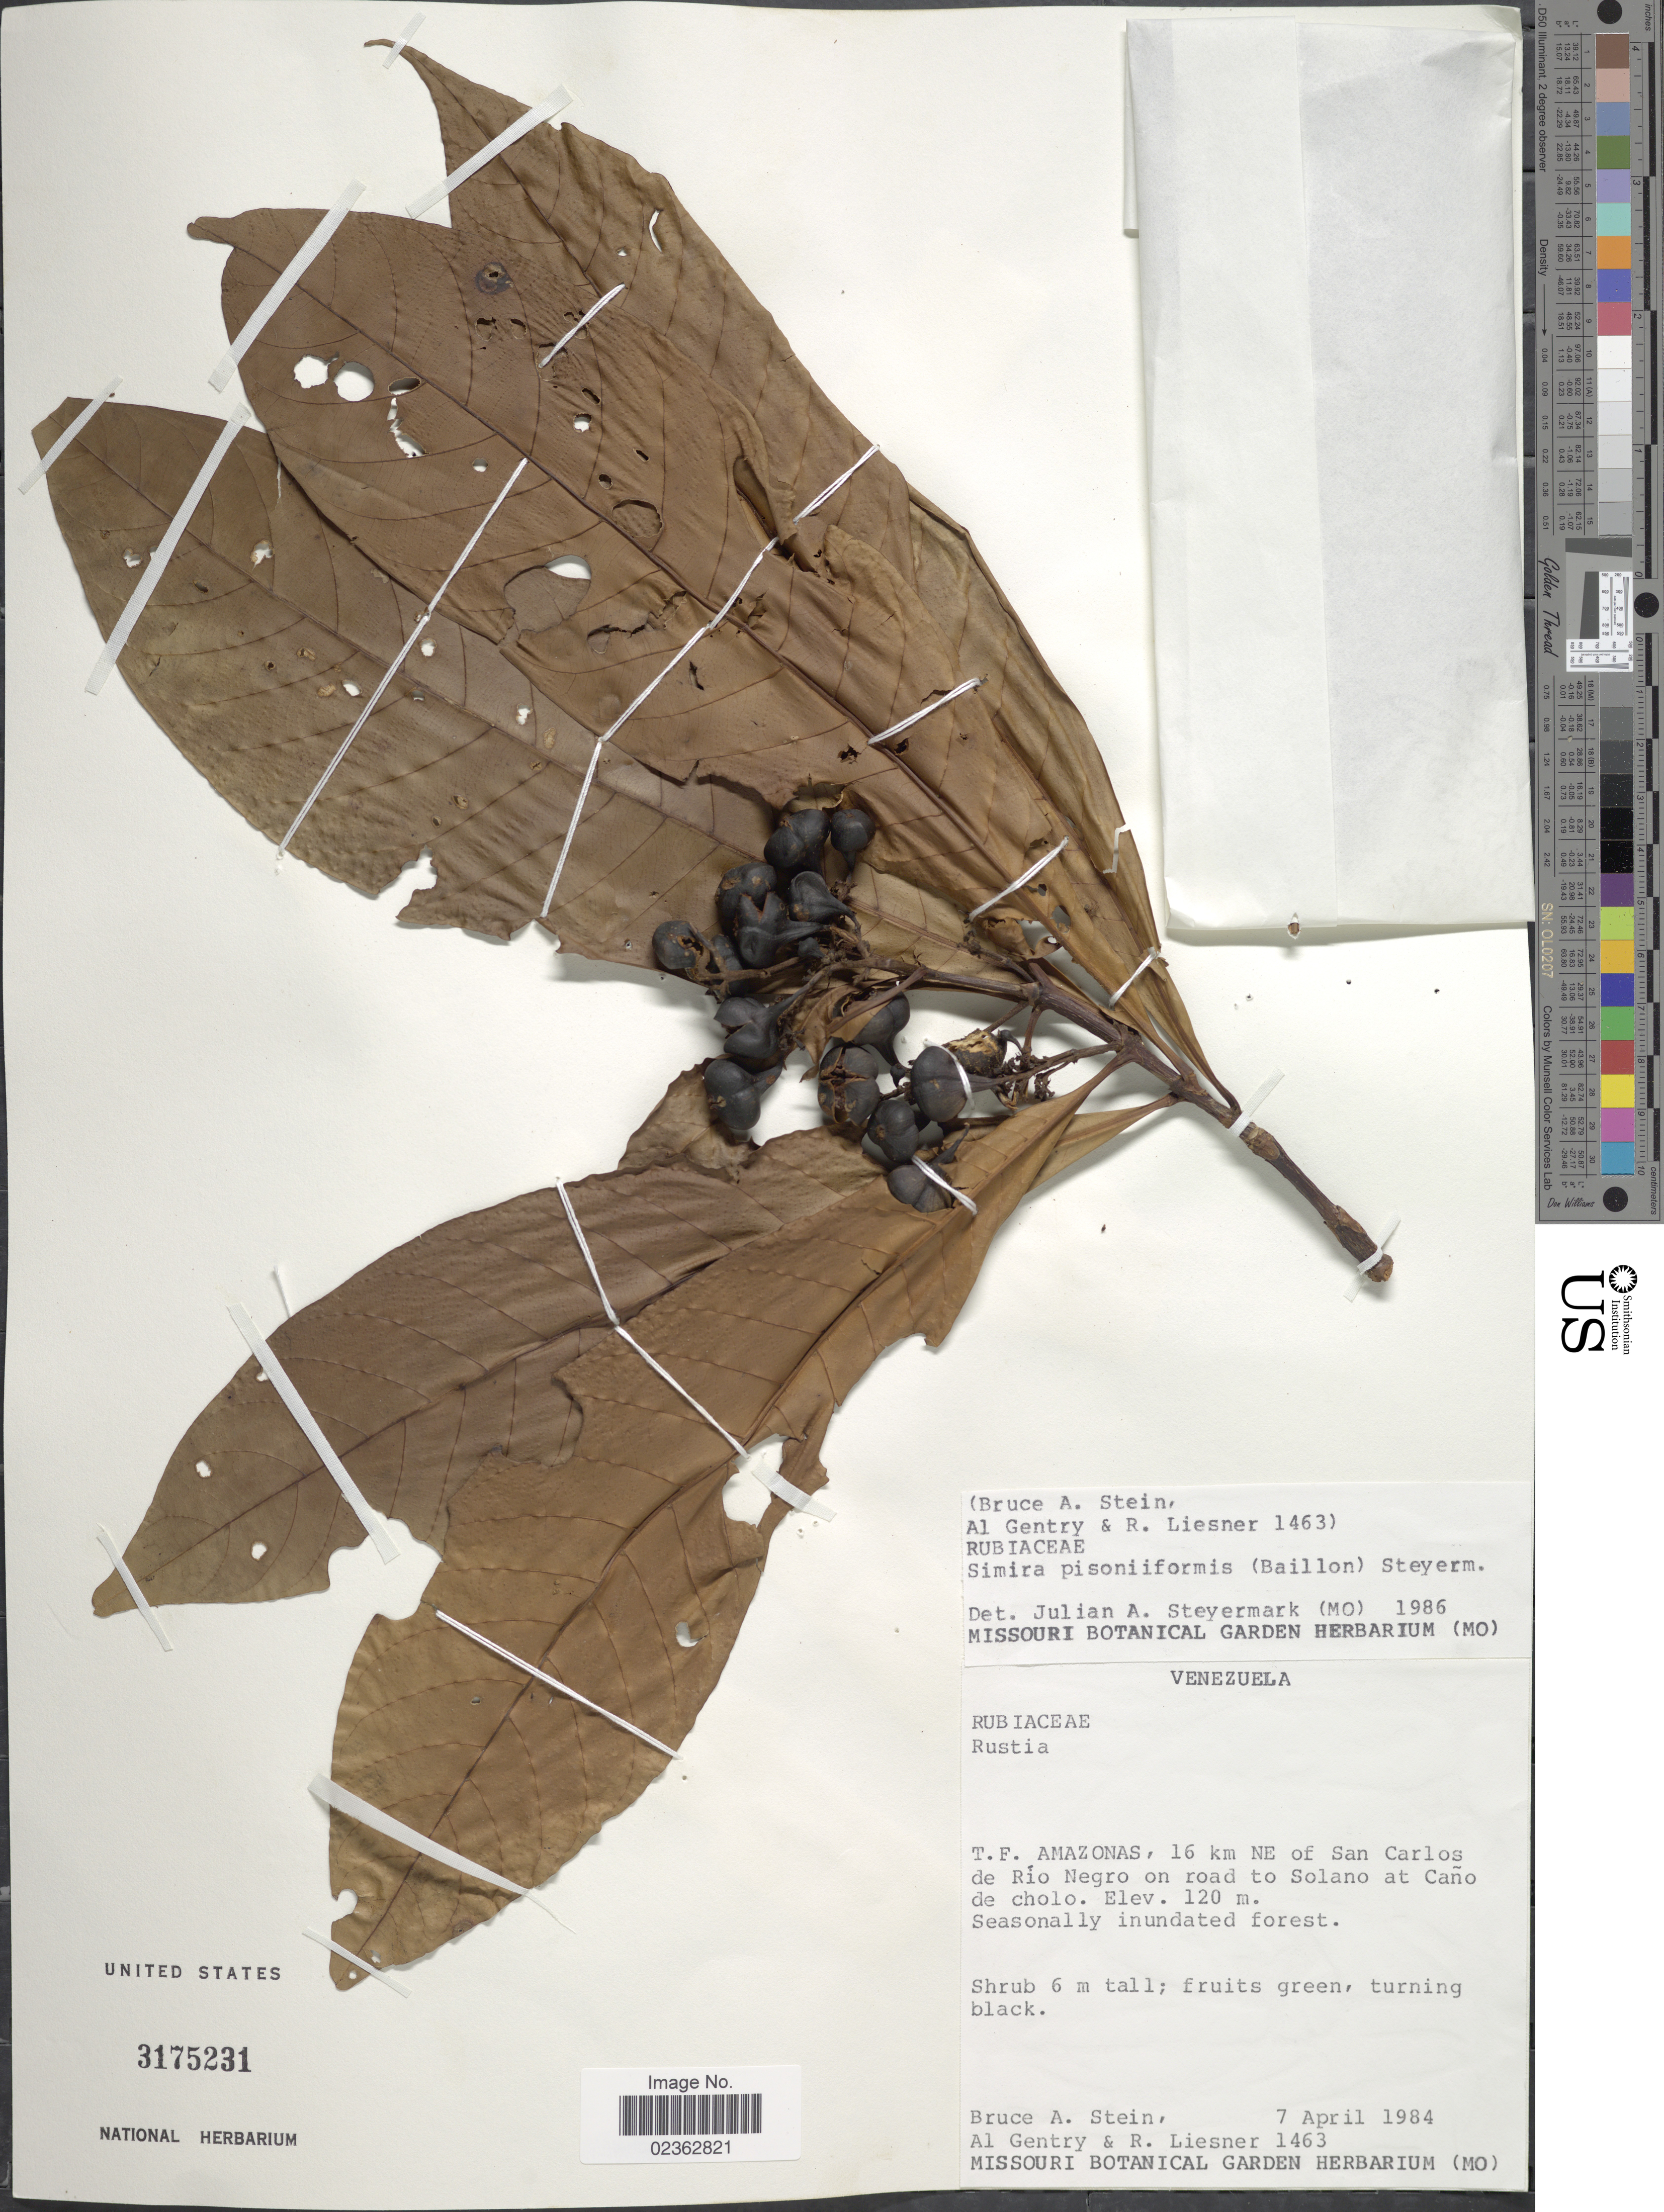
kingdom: Plantae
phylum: Tracheophyta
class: Magnoliopsida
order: Gentianales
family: Rubiaceae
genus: Simira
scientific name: Simira pisoniiformis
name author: (Baill.) Steyerm.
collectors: B. A. Stein, A. H. Gentry & R. L. Liesner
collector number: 1463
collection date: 1984-04-07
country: Venezuela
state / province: Amazonas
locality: T.F. Amazonas, 16 km NE of San Carlos de Rio Negro on road to Solano at Cano de cholo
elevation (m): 120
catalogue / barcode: US 3175231